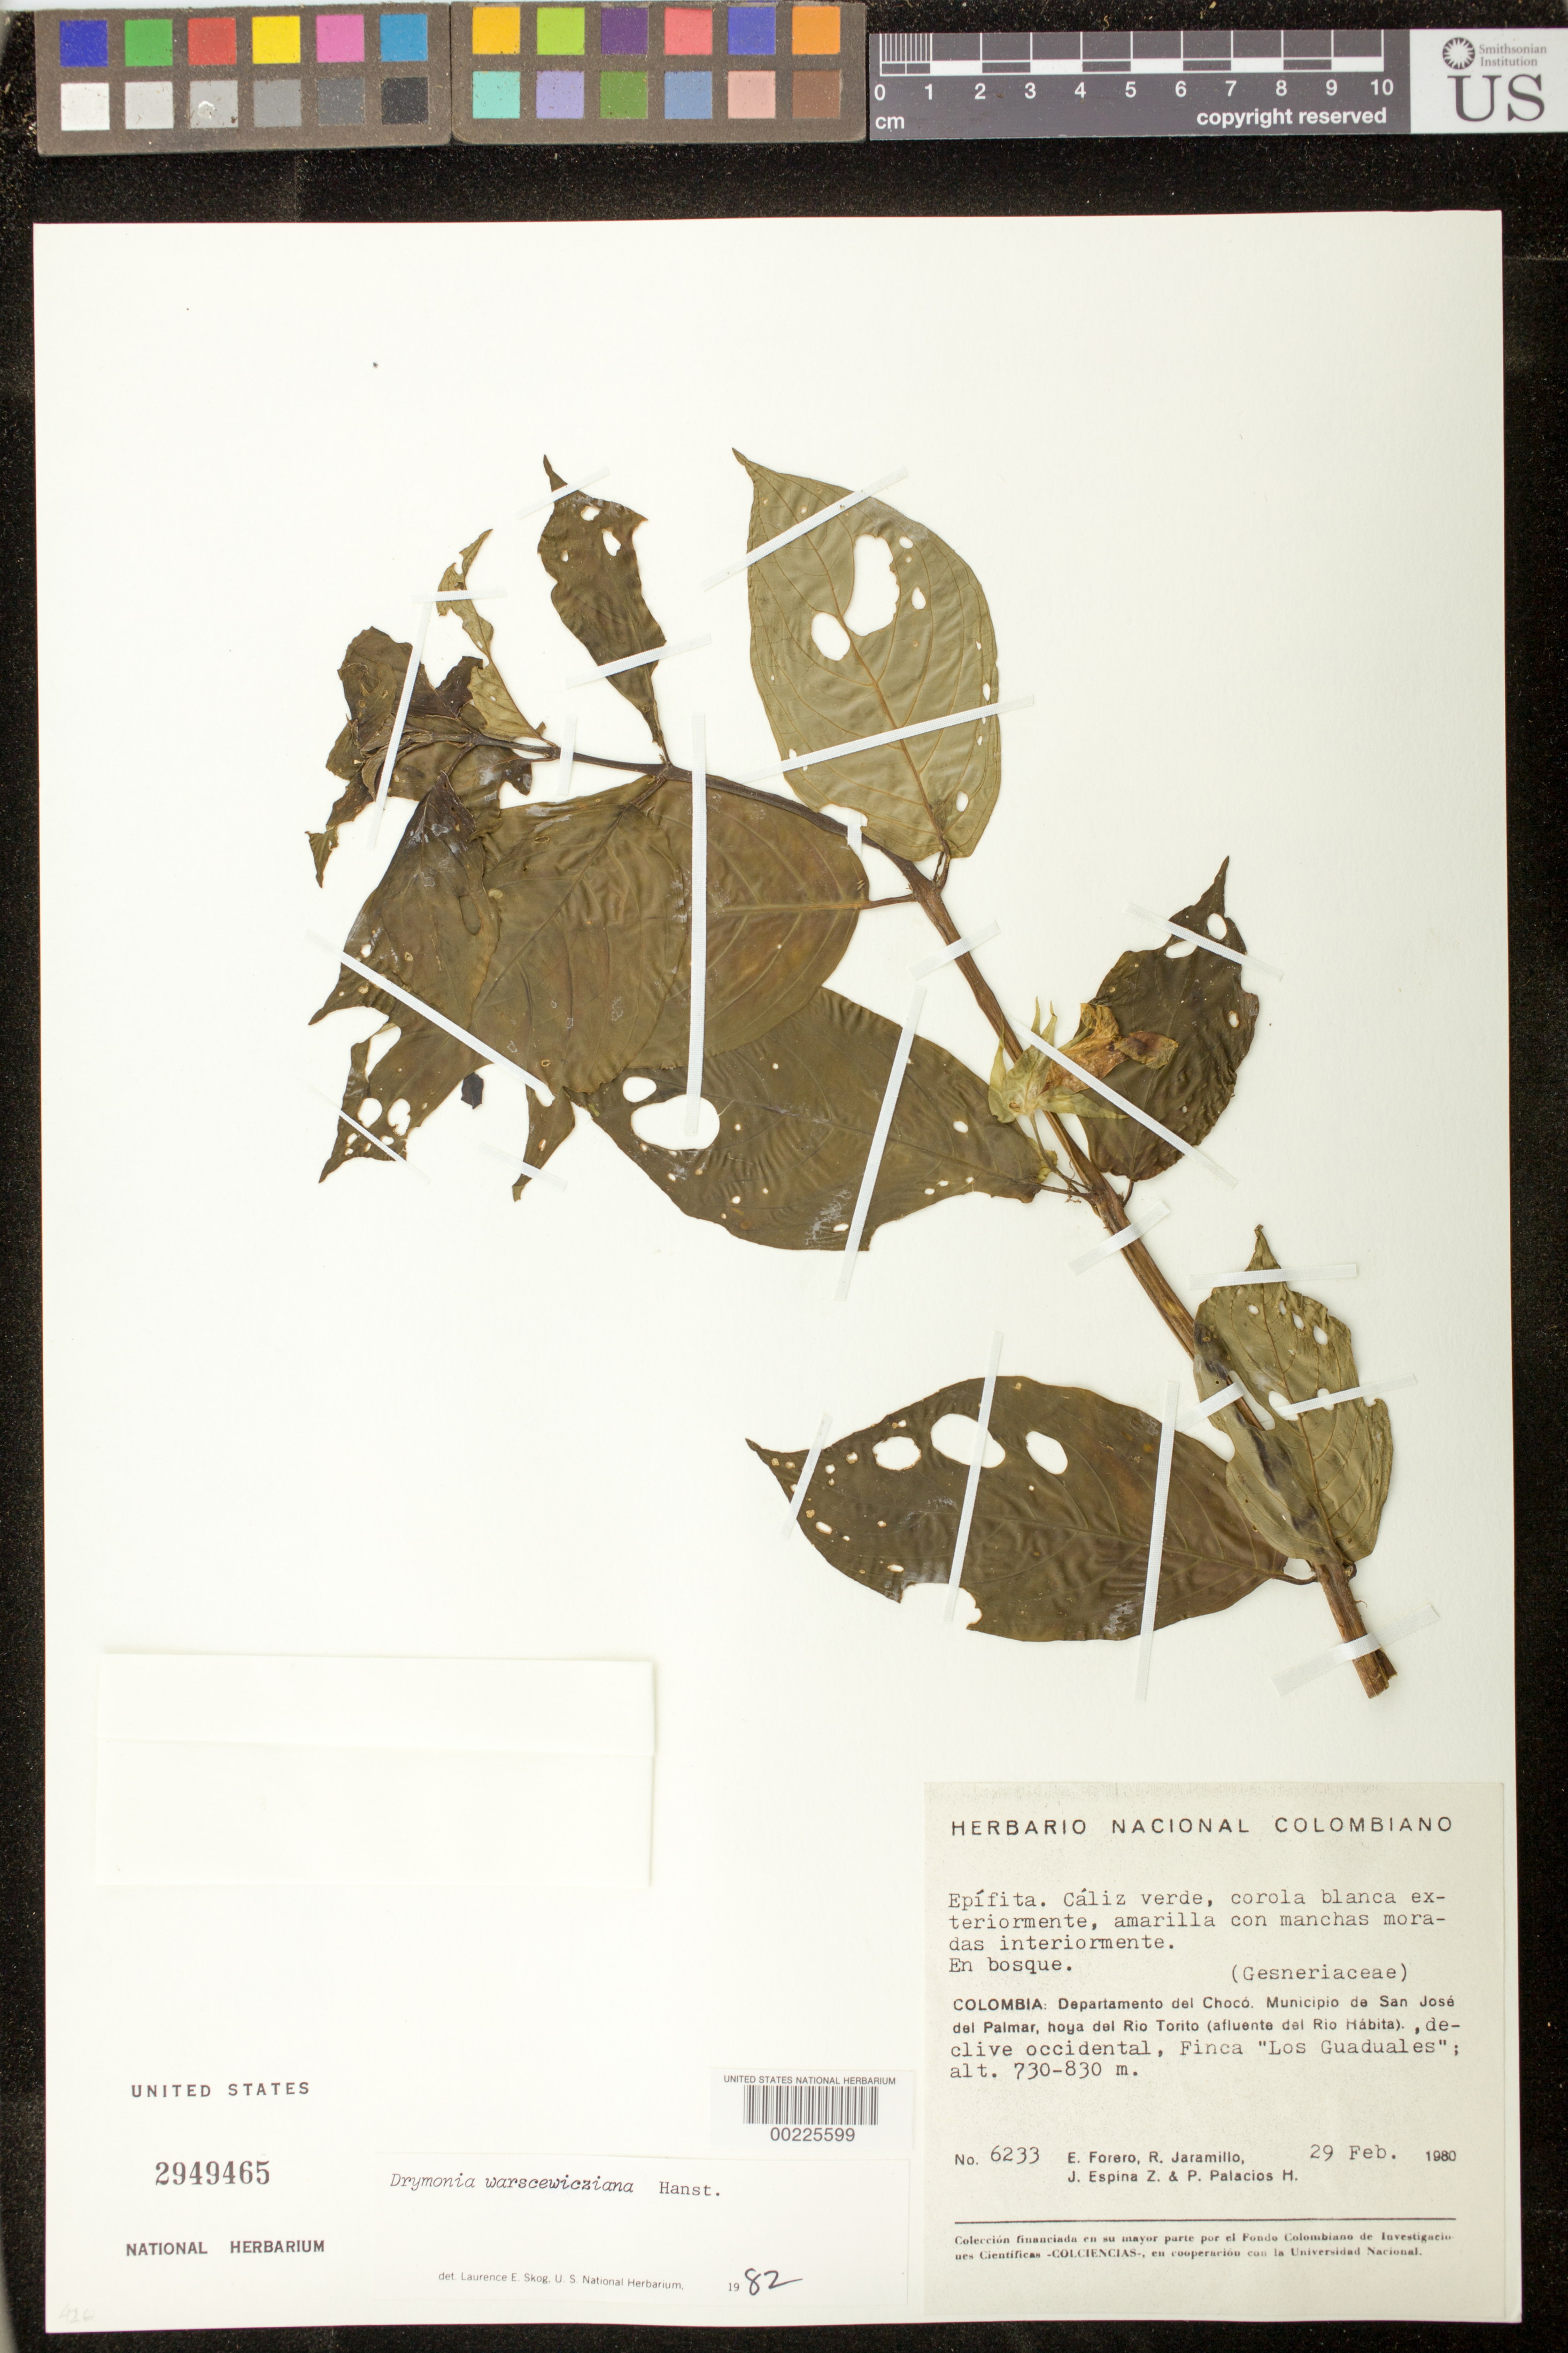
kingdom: Plantae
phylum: Tracheophyta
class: Magnoliopsida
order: Lamiales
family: Gesneriaceae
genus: Drymonia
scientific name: Drymonia warszewicziana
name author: Hanst.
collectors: E. Forero, R. Jaramillo M., J. Espina Z. & P. Palacios H.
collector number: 6233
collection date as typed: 29 Feb 1980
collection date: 1980-02-29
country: Colombia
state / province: Chocó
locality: Mun. of San Jose del Palmar, valley of Rio Torito (tributary of Rio Habita), western slope, Finca "Los Guaduales"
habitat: In forest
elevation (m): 730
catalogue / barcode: US 2949465